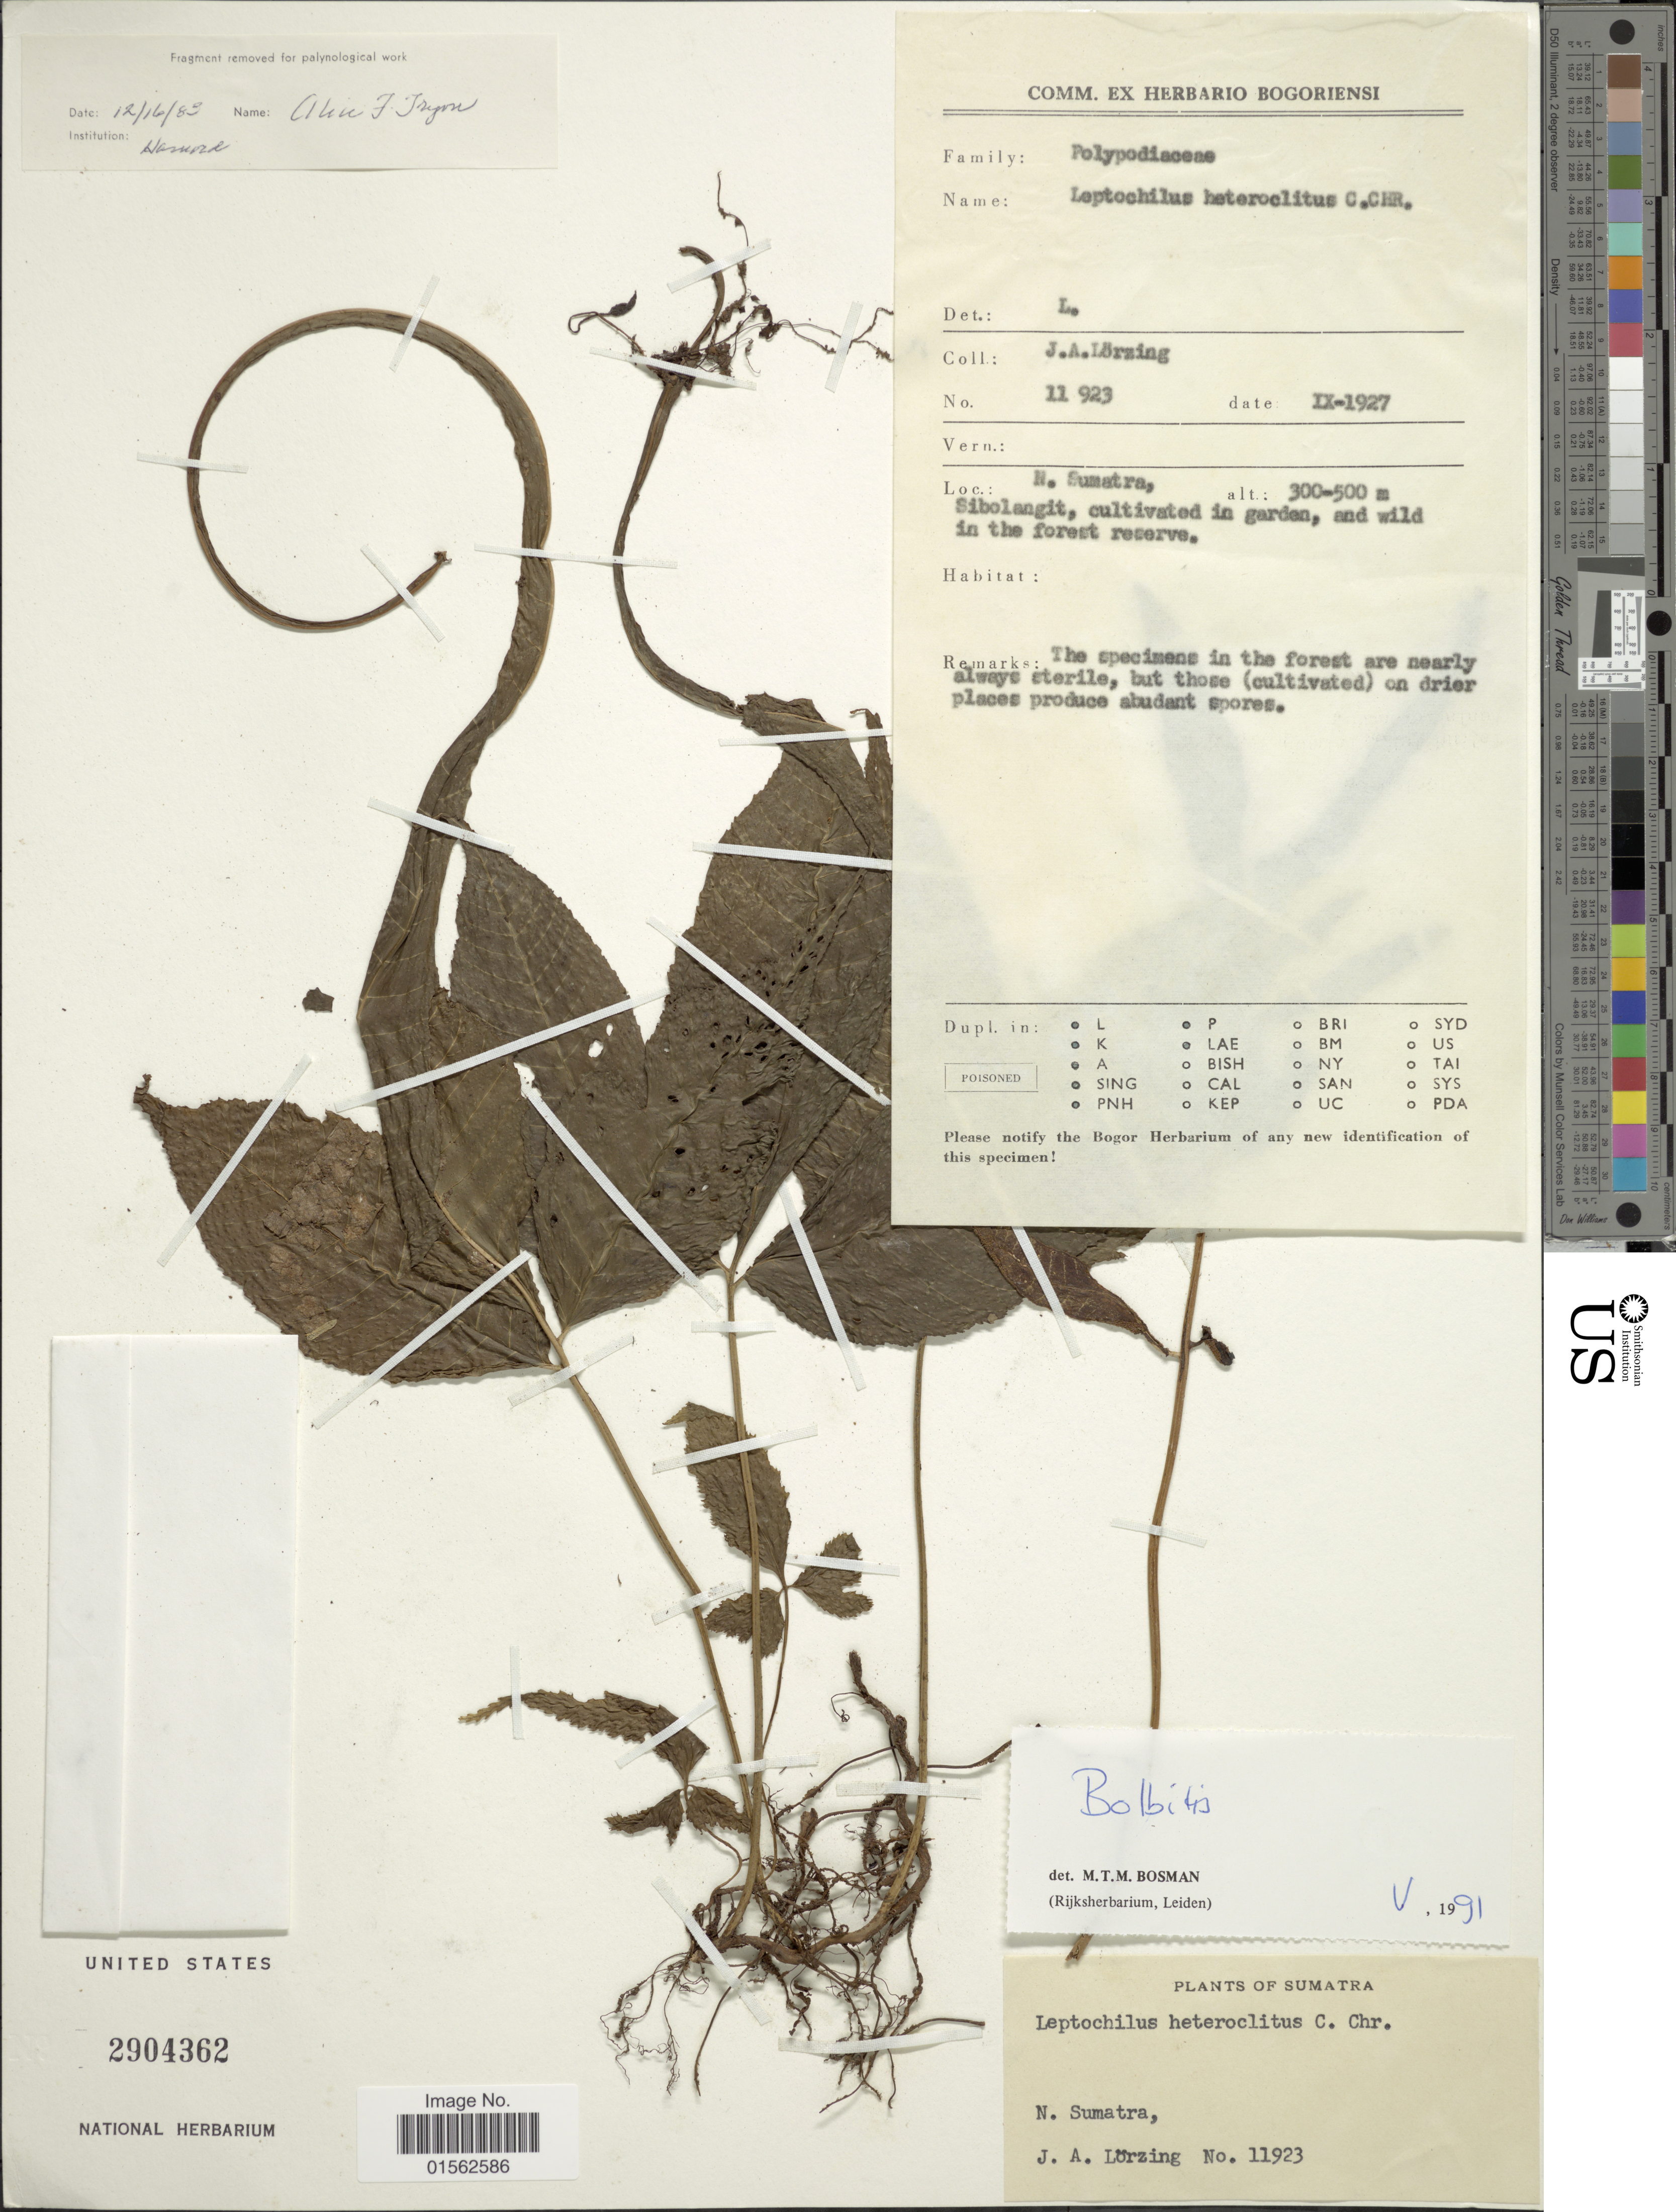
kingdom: Plantae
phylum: Tracheophyta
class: Polypodiopsida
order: Polypodiales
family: Dryopteridaceae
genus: Bolbitis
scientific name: Bolbitis sp.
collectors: J. Lorzing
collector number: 11923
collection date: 1927-09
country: Indonesia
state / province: Sumatra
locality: N. Sumatra, Sibolangit, in garden and wild in the forest reserve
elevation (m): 300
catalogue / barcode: US 2904362